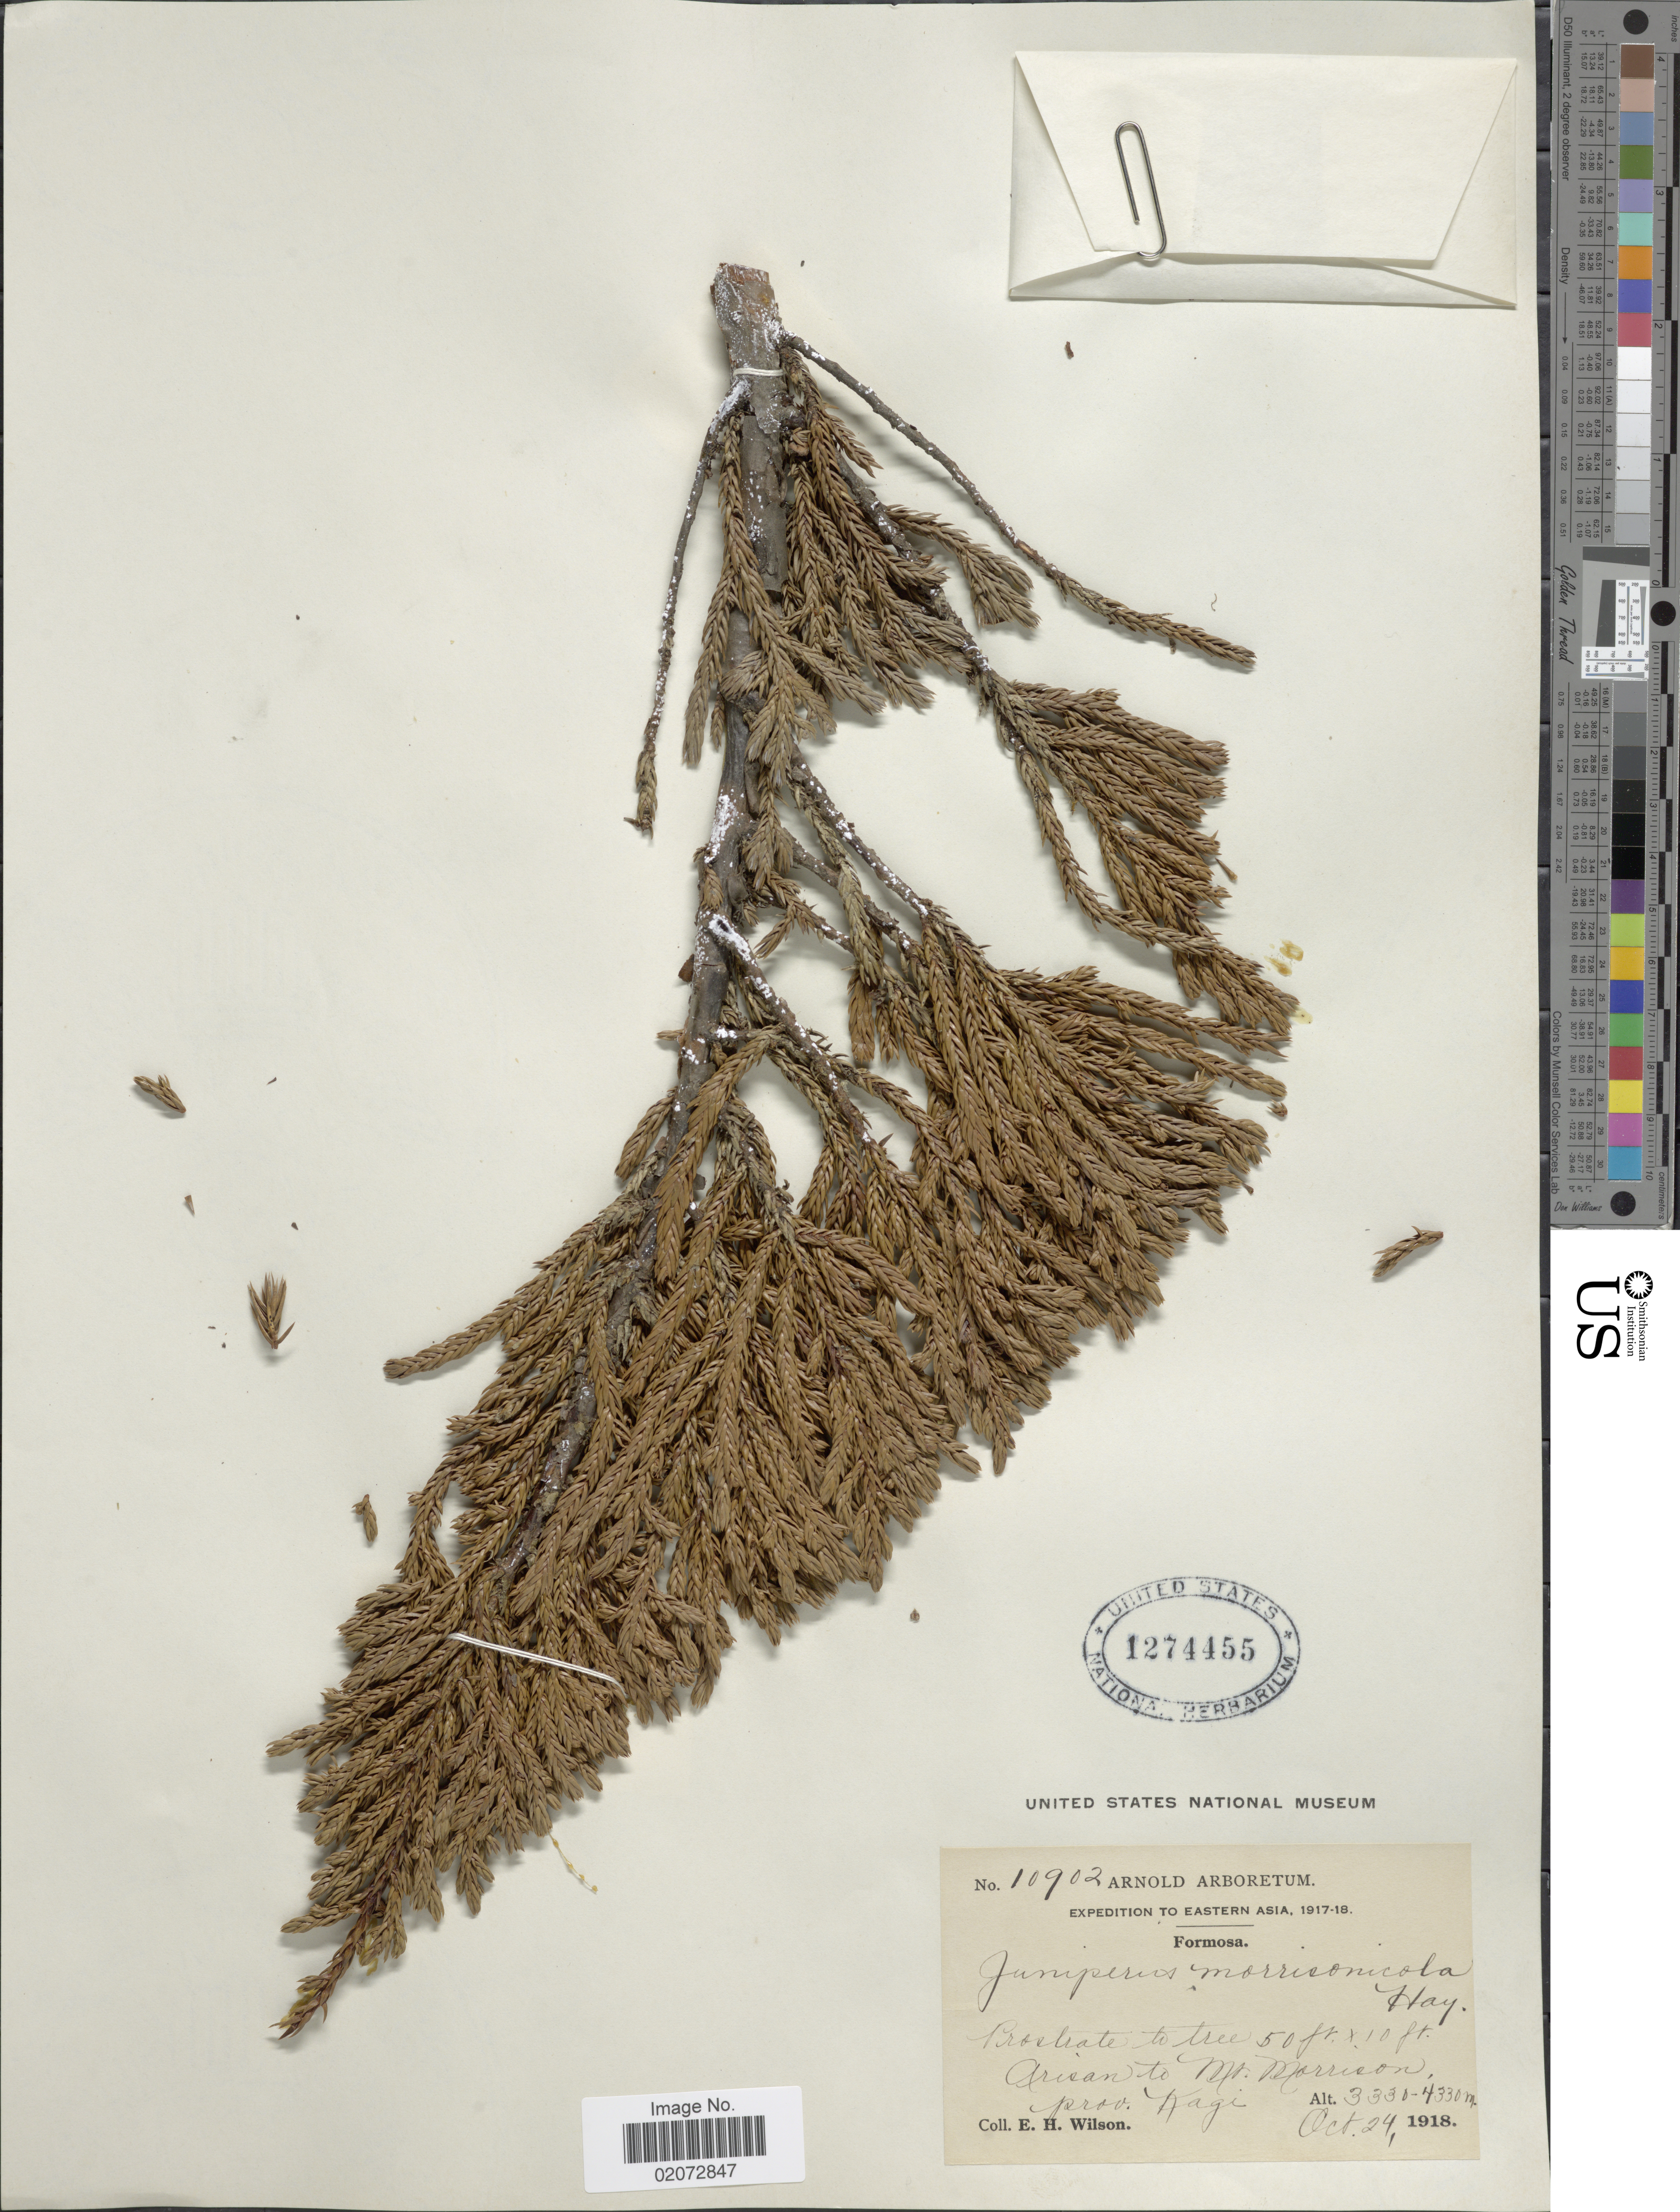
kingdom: Plantae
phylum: Tracheophyta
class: Pinopsida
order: Pinales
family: Cupressaceae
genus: Juniperus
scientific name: Juniperus morrisonicola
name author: Hayata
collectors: E. Wilson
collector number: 10902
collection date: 1918-10-24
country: Taiwan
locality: Eastern Asia, Formosa, Arisan to Mt. Morrison, Prov, Kagi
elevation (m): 3330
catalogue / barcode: US 1274455